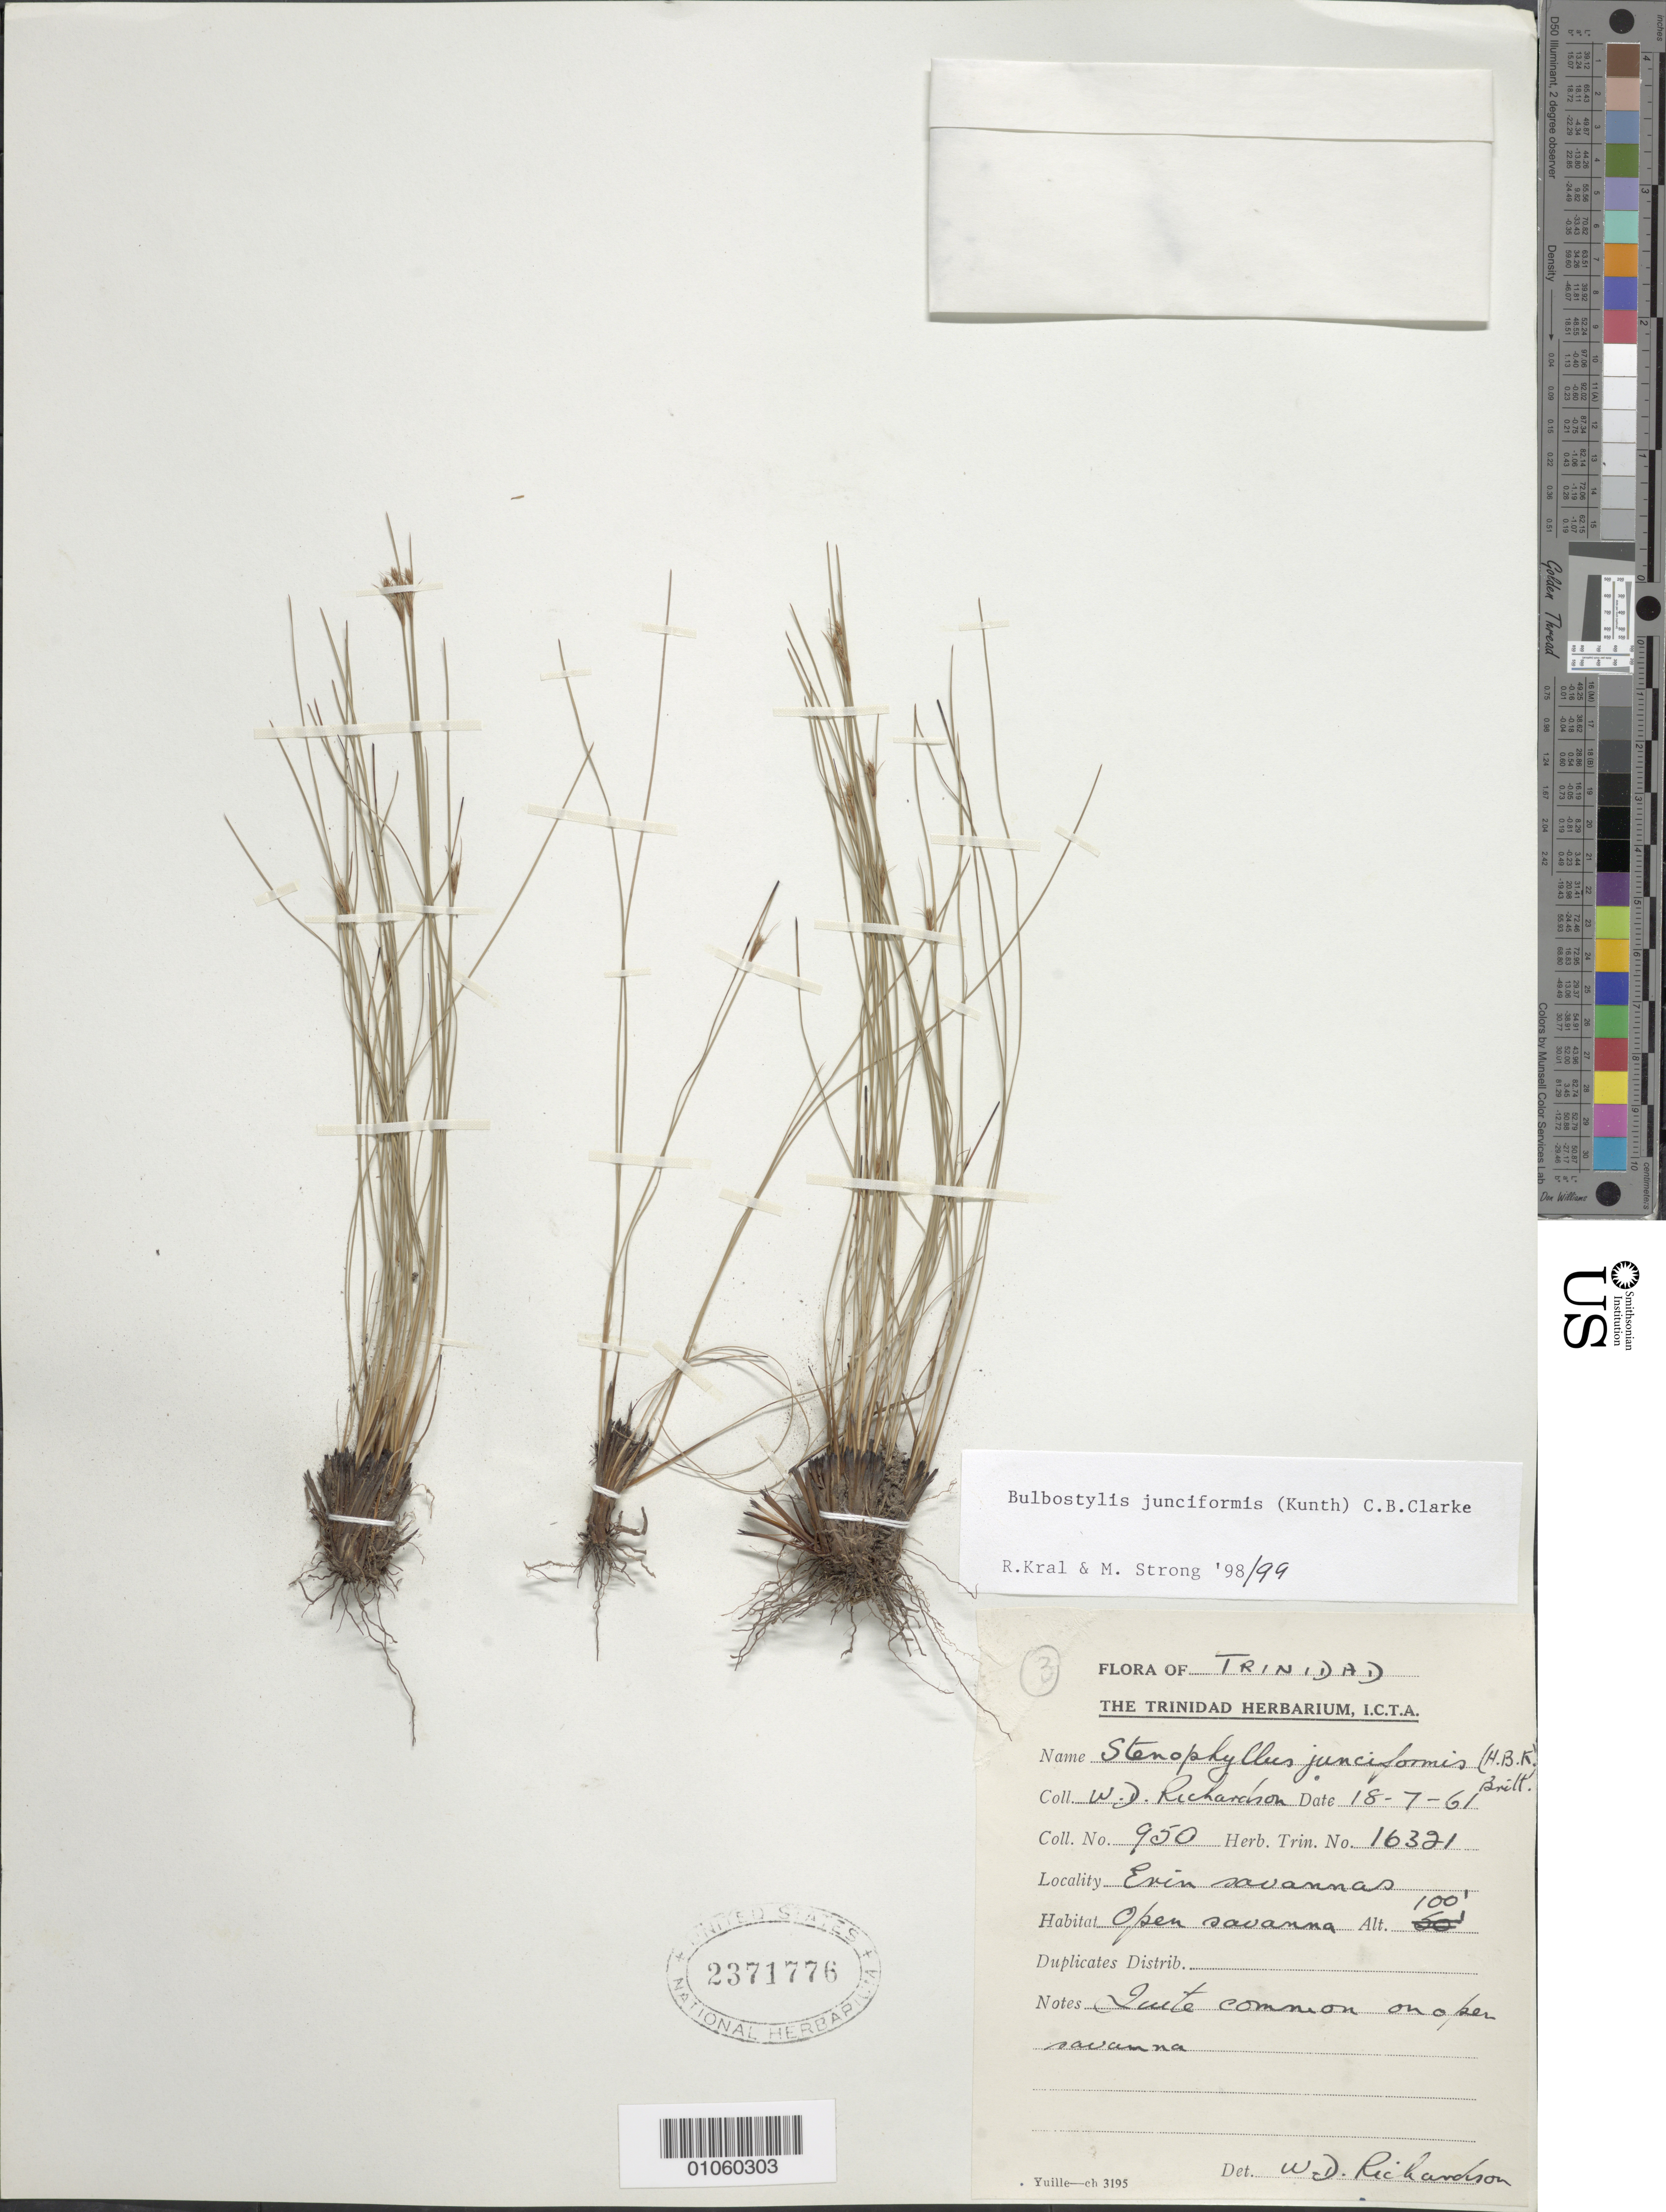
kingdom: Plantae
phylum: Tracheophyta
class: Liliopsida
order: Poales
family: Cyperaceae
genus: Bulbostylis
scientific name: Bulbostylis junciformis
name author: (Kunth) C.B. Clarke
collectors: W. D. Richardson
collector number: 950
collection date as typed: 18 Jul 1961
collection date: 1961-07-18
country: Trinidad and Tobago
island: Trinidad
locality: Erin savannas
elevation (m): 30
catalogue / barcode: US 2371776